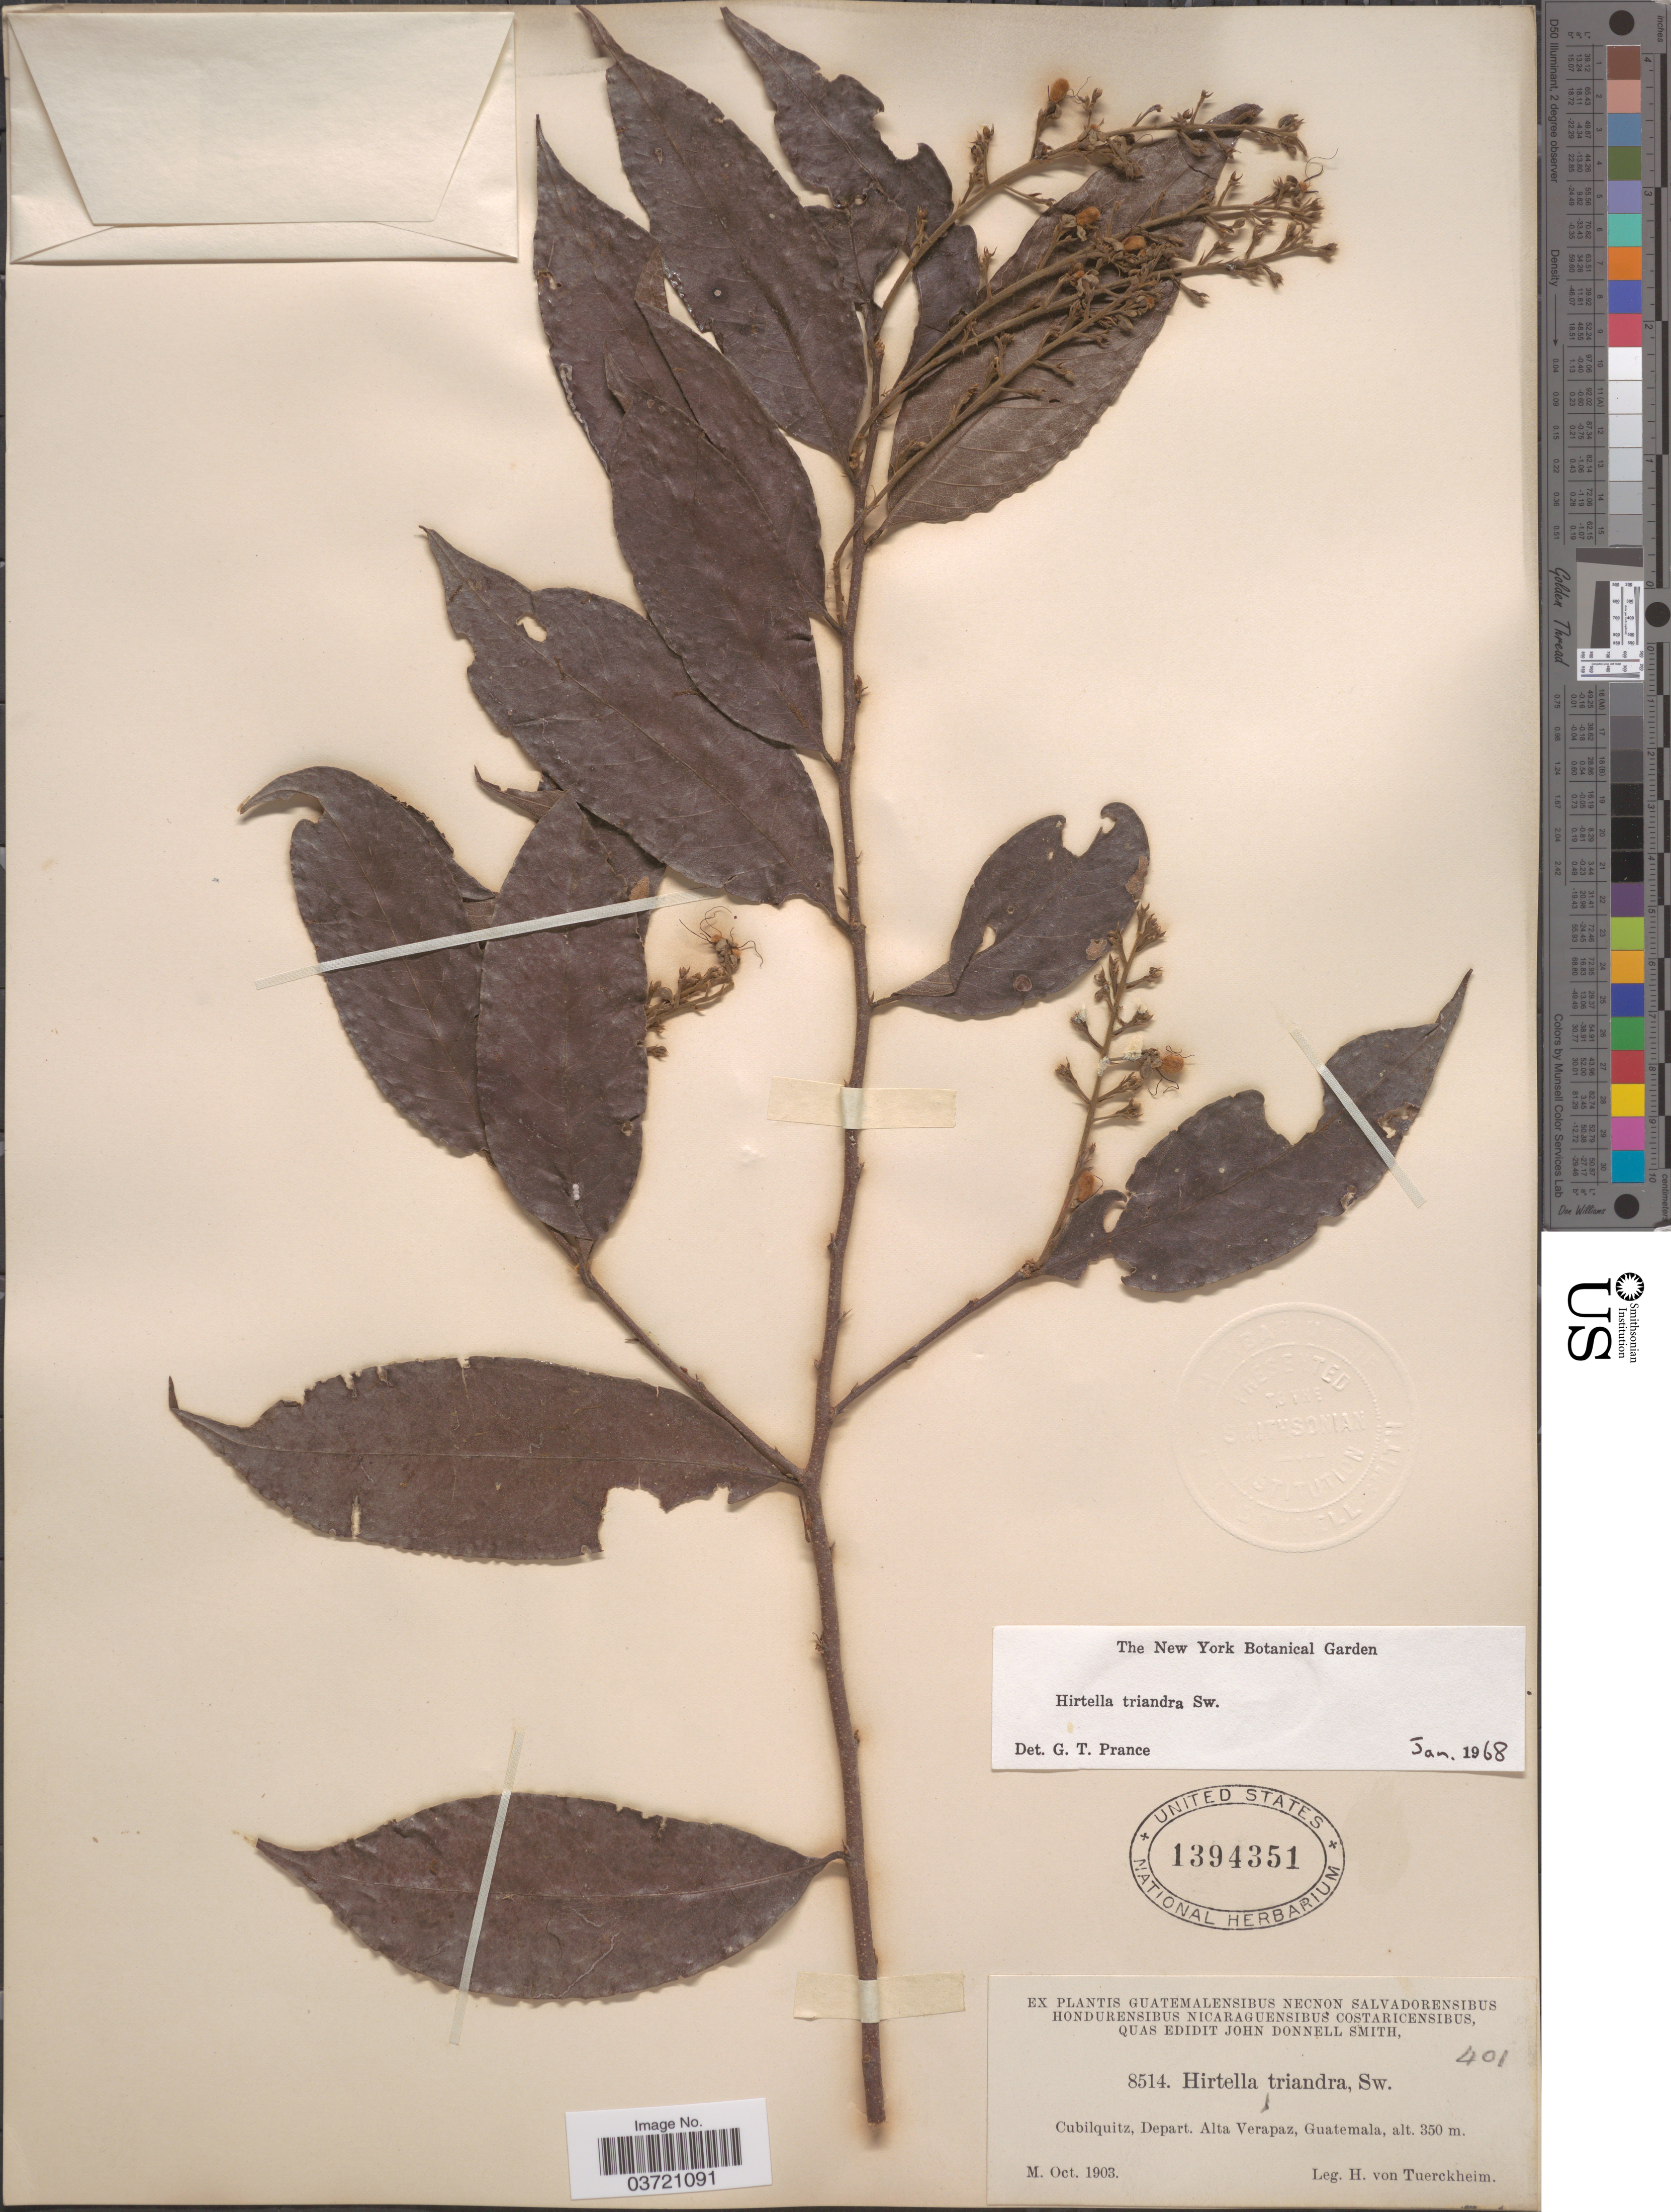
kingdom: Plantae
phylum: Tracheophyta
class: Magnoliopsida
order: Malpighiales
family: Chrysobalanaceae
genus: Hirtella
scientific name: Hirtella triandra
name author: Sw.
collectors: H. von Türckheim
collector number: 8514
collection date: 1903-10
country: Guatemala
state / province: Alta Verapaz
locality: Cubilquitz, Depart. Alta Verapaz.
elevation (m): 350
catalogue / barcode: US 1394351